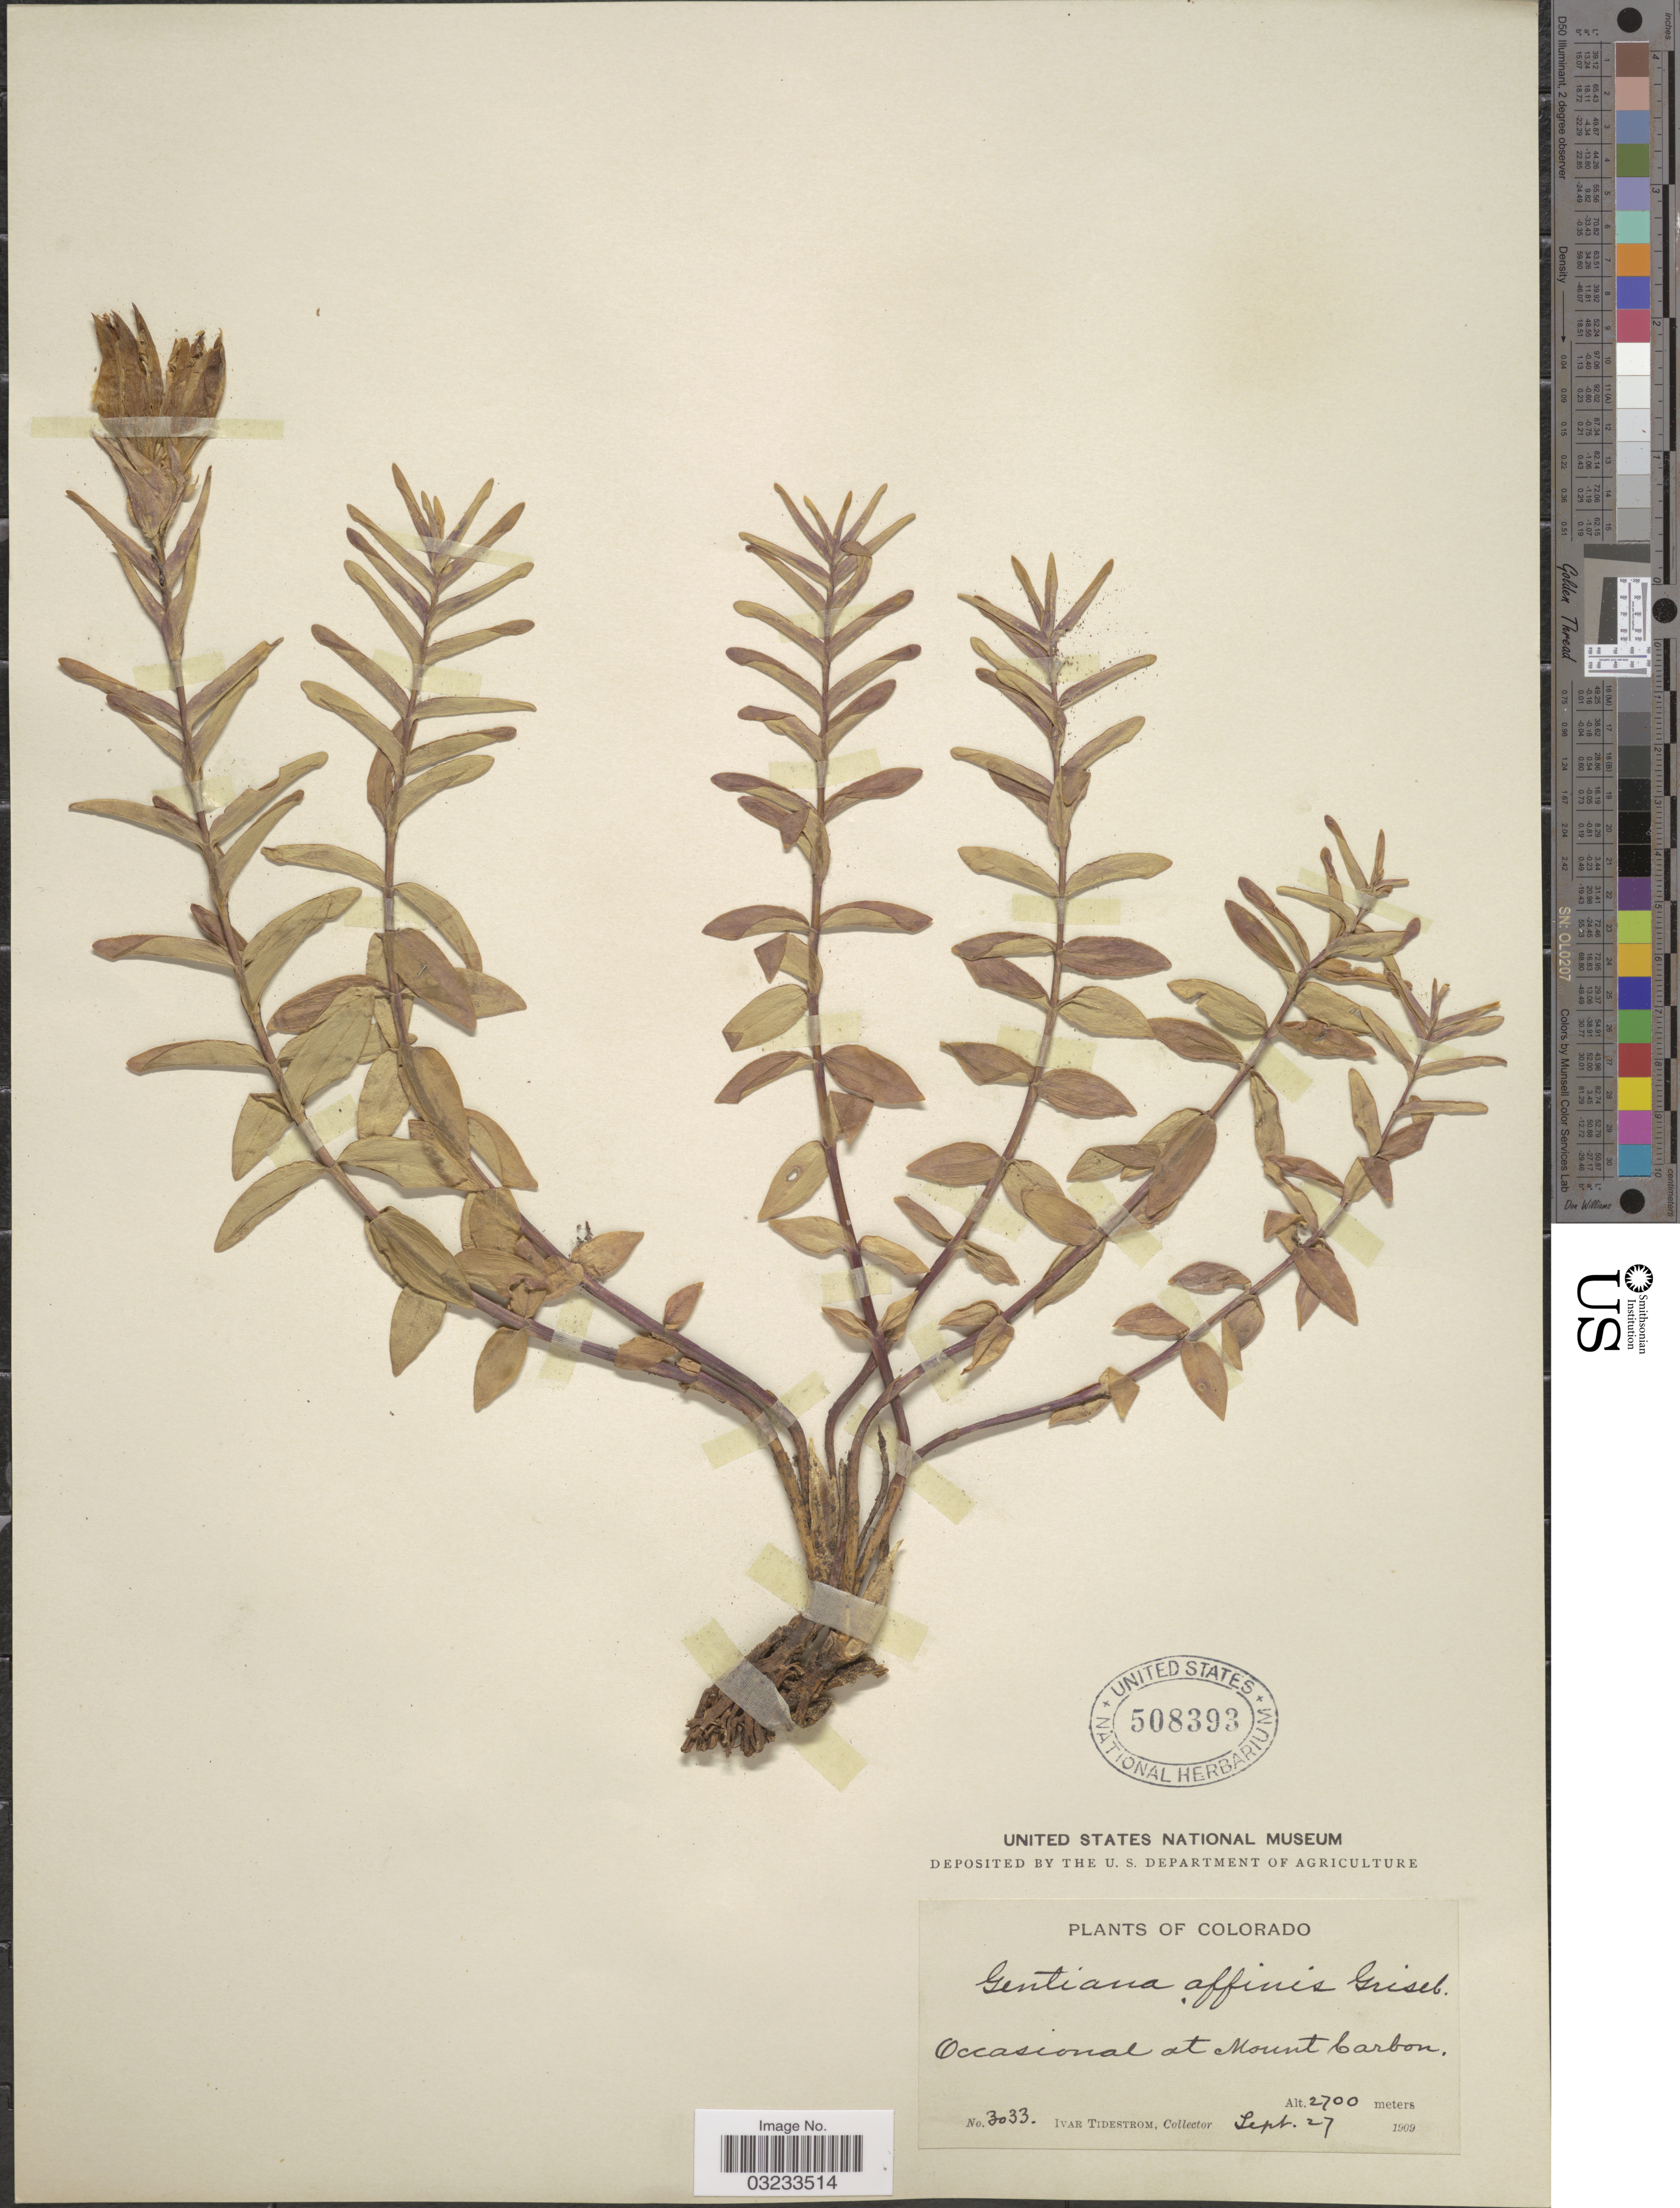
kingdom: Plantae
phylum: Tracheophyta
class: Magnoliopsida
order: Gentianales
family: Gentianaceae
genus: Gentiana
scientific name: Gentiana affinis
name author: Griseb.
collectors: I. F. Tidestrom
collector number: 3033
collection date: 1909-09-27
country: United States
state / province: Colorado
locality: At Mount Carbon.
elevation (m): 2700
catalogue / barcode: US 508393